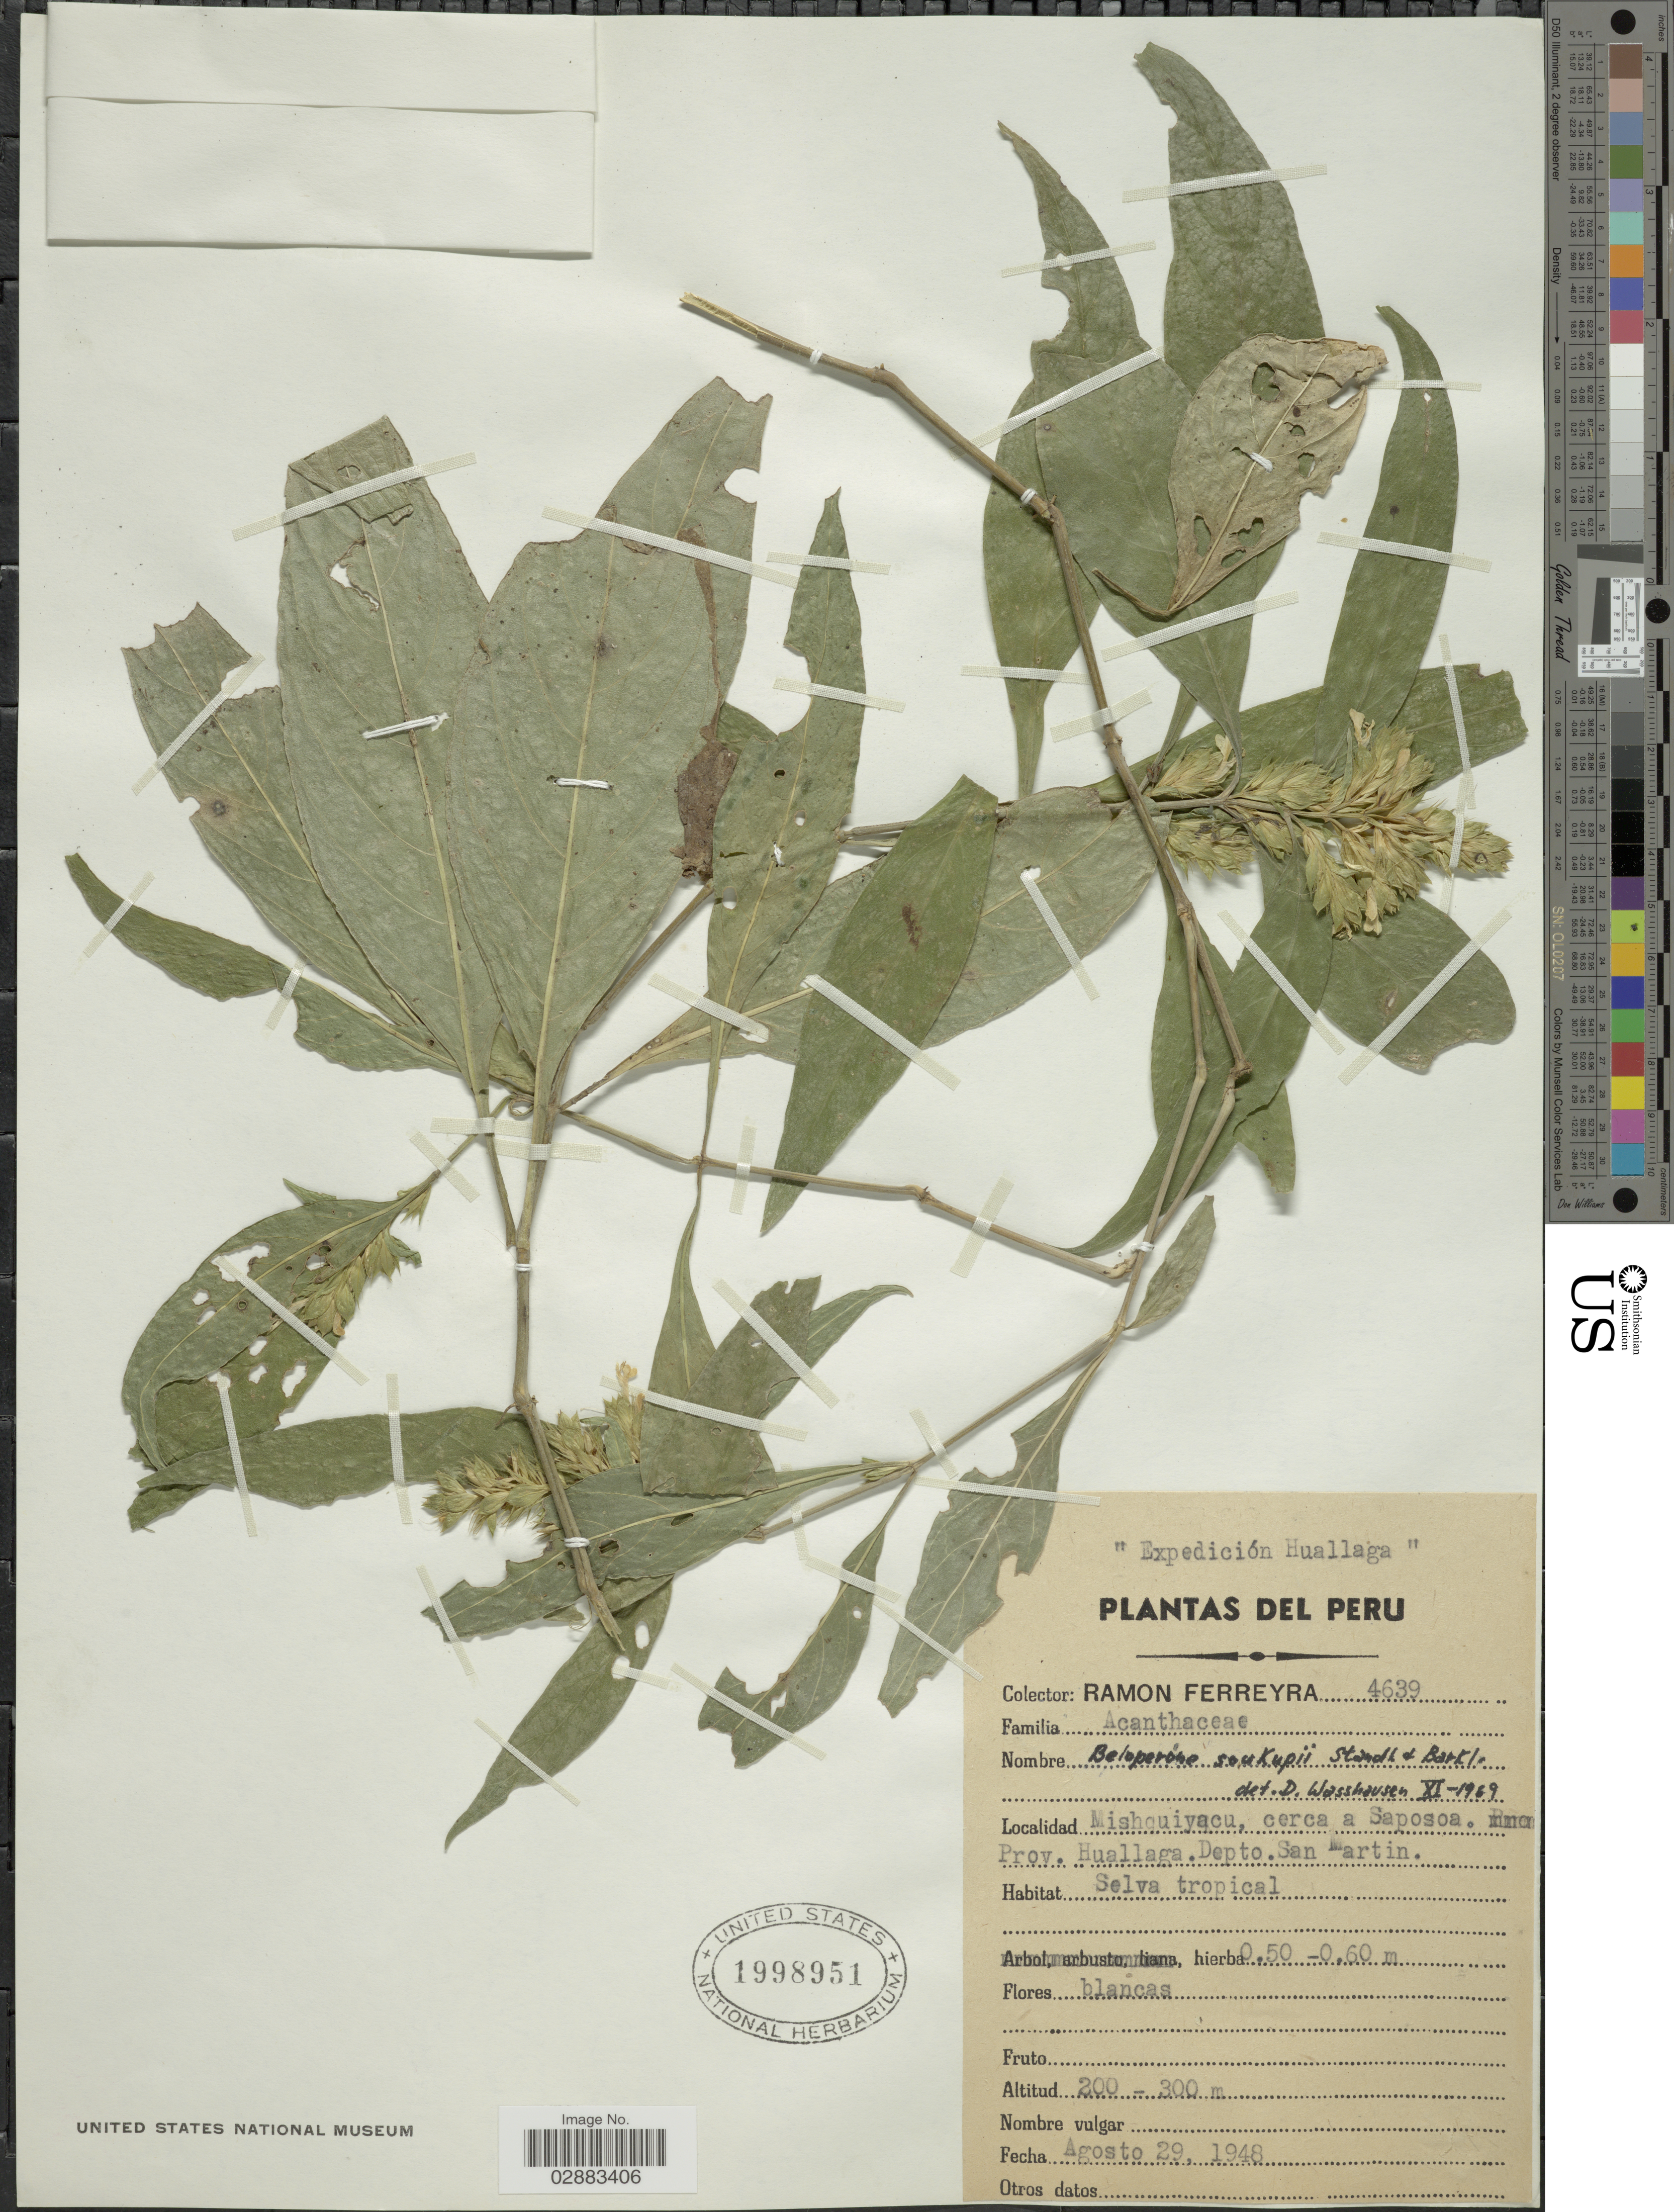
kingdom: Plantae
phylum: Tracheophyta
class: Magnoliopsida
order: Lamiales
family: Acanthaceae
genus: Justicia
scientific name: Justicia soukupii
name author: (Standl. & F.A. Barkley) V.A.W. Graham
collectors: R. A. Ferreyra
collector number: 4639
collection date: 1948-08-29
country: Peru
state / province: San Martín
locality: Mishquiyacu, cerca a Saposoa. Prov. Huallaga. Depto. San Martin.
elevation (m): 200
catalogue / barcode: US 1998951